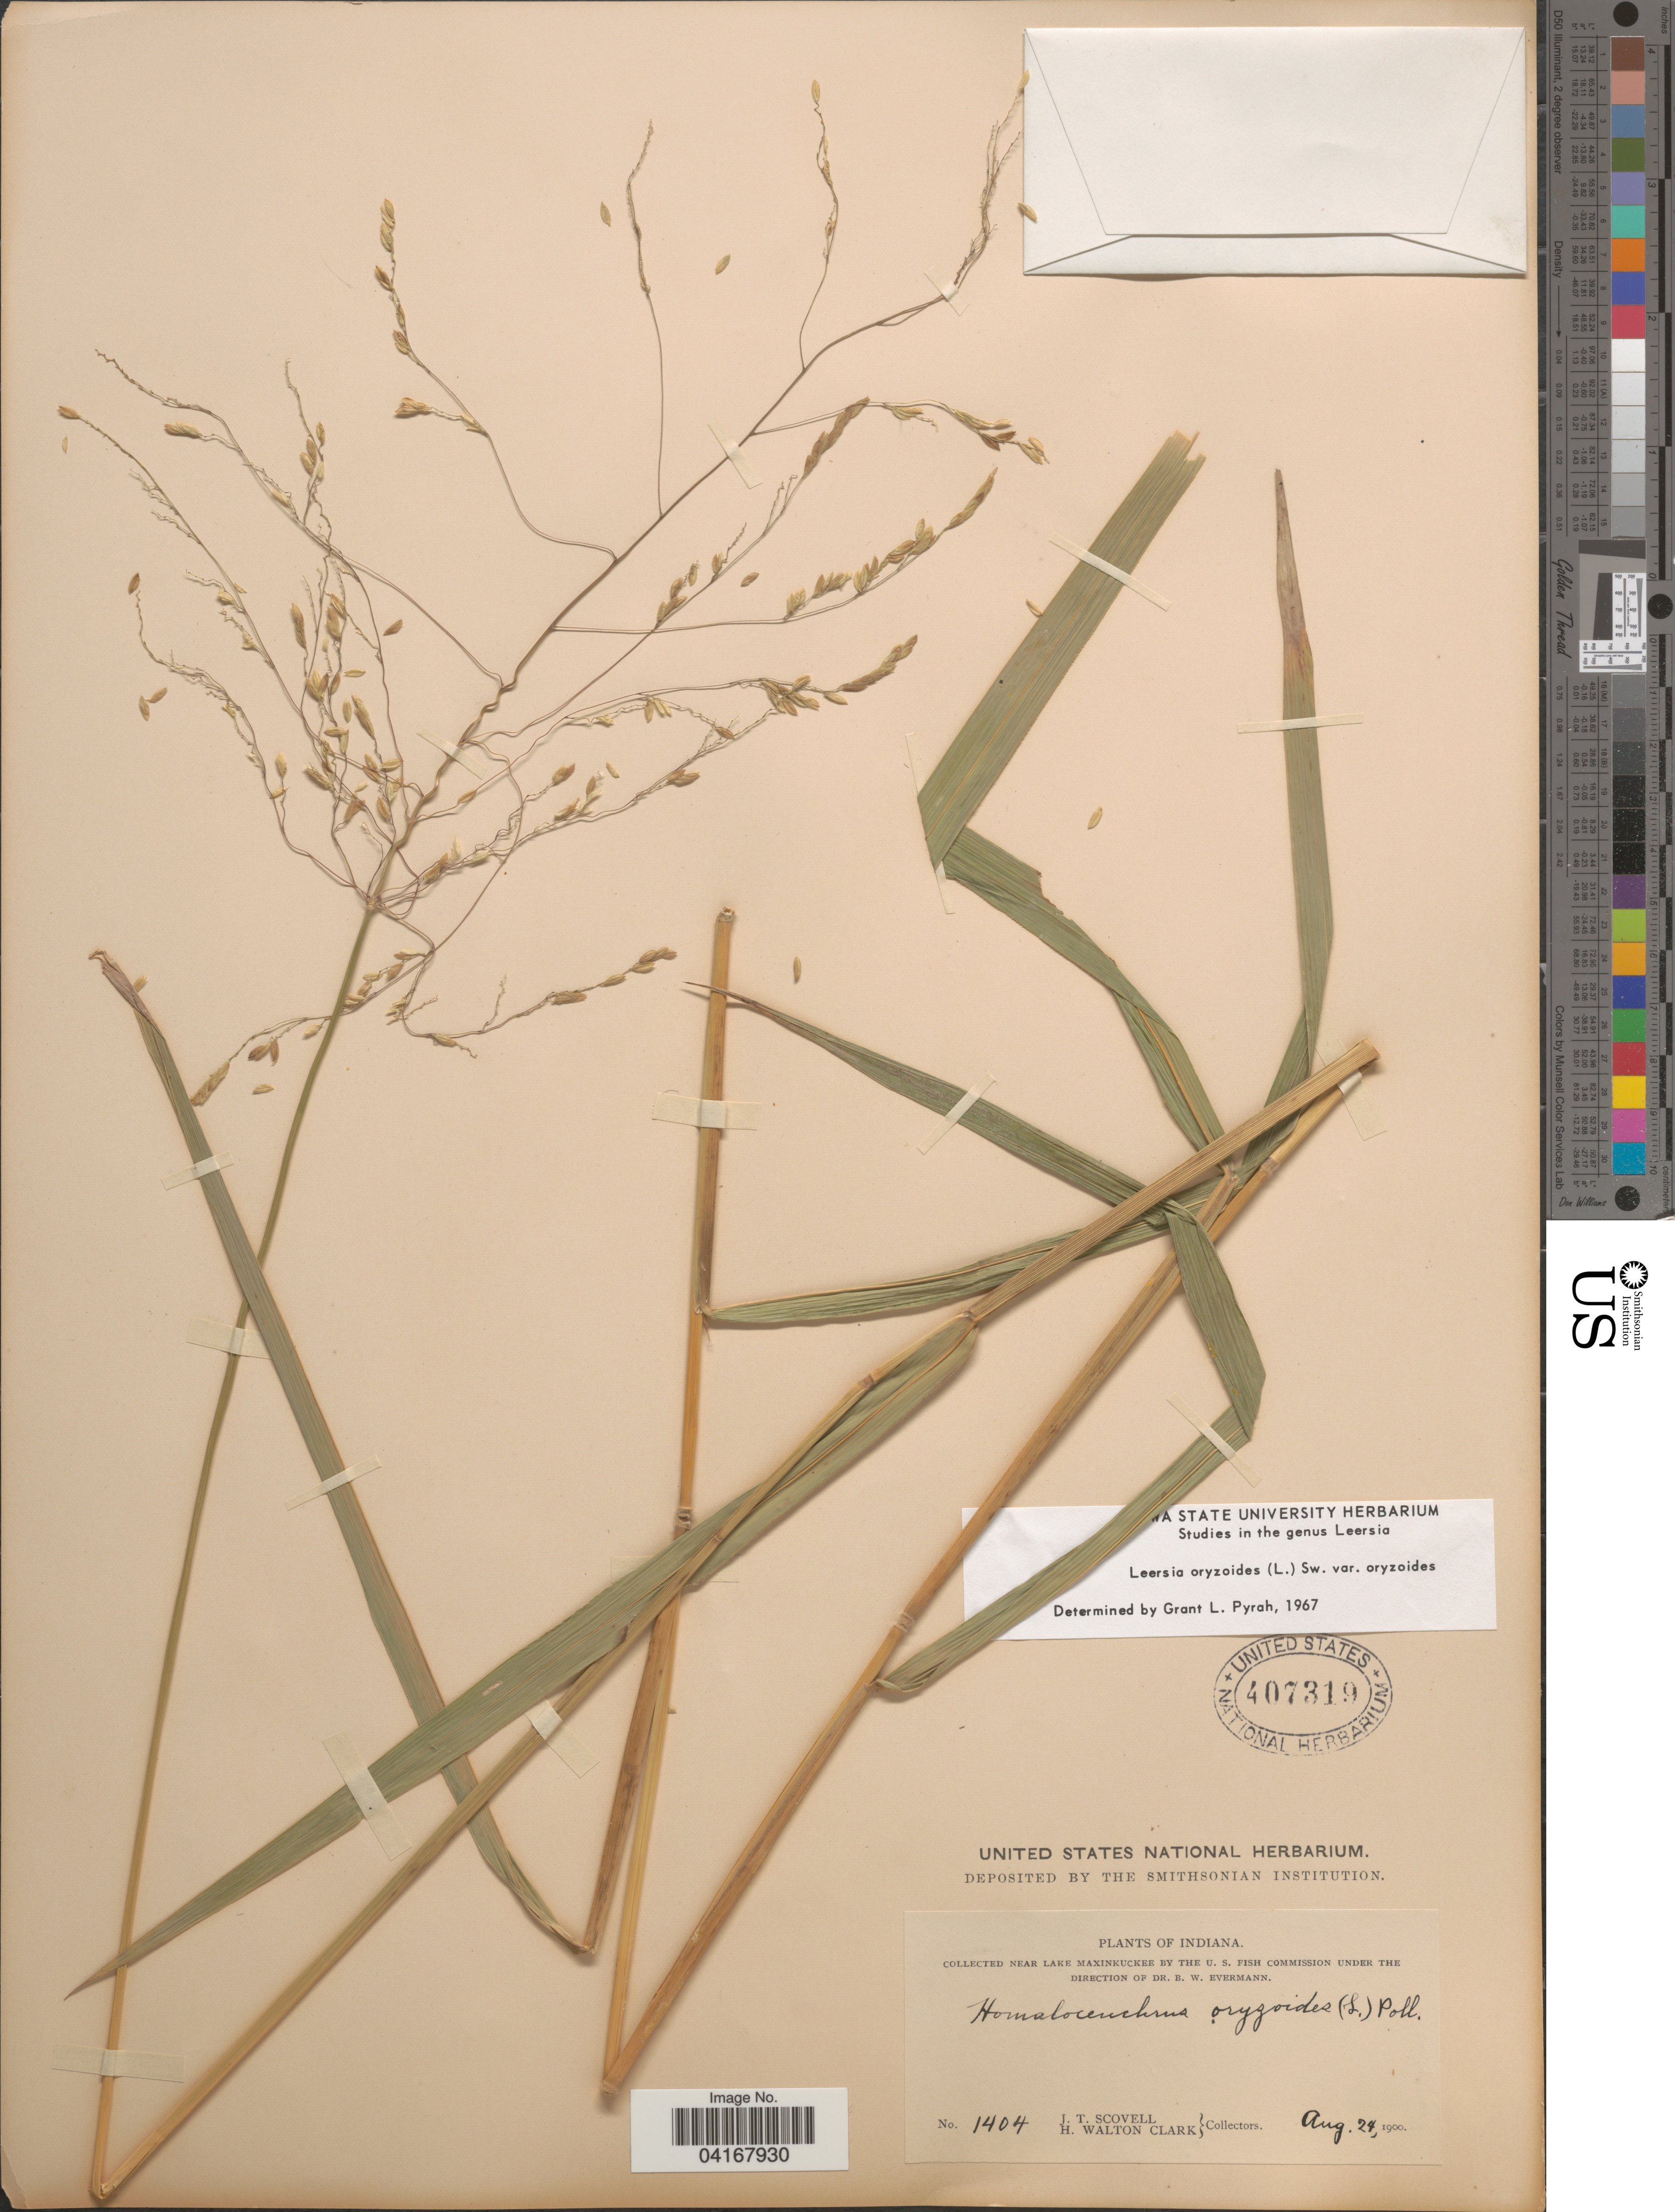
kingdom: Plantae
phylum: Tracheophyta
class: Liliopsida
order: Poales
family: Poaceae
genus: Leersia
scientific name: Leersia oryzoides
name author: (L.) Sw.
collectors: J. T. Scovell & H. W. Clark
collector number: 1404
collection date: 1900-08-24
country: United States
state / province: Indiana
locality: Near Lake Maxinkuckee.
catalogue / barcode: US 407319